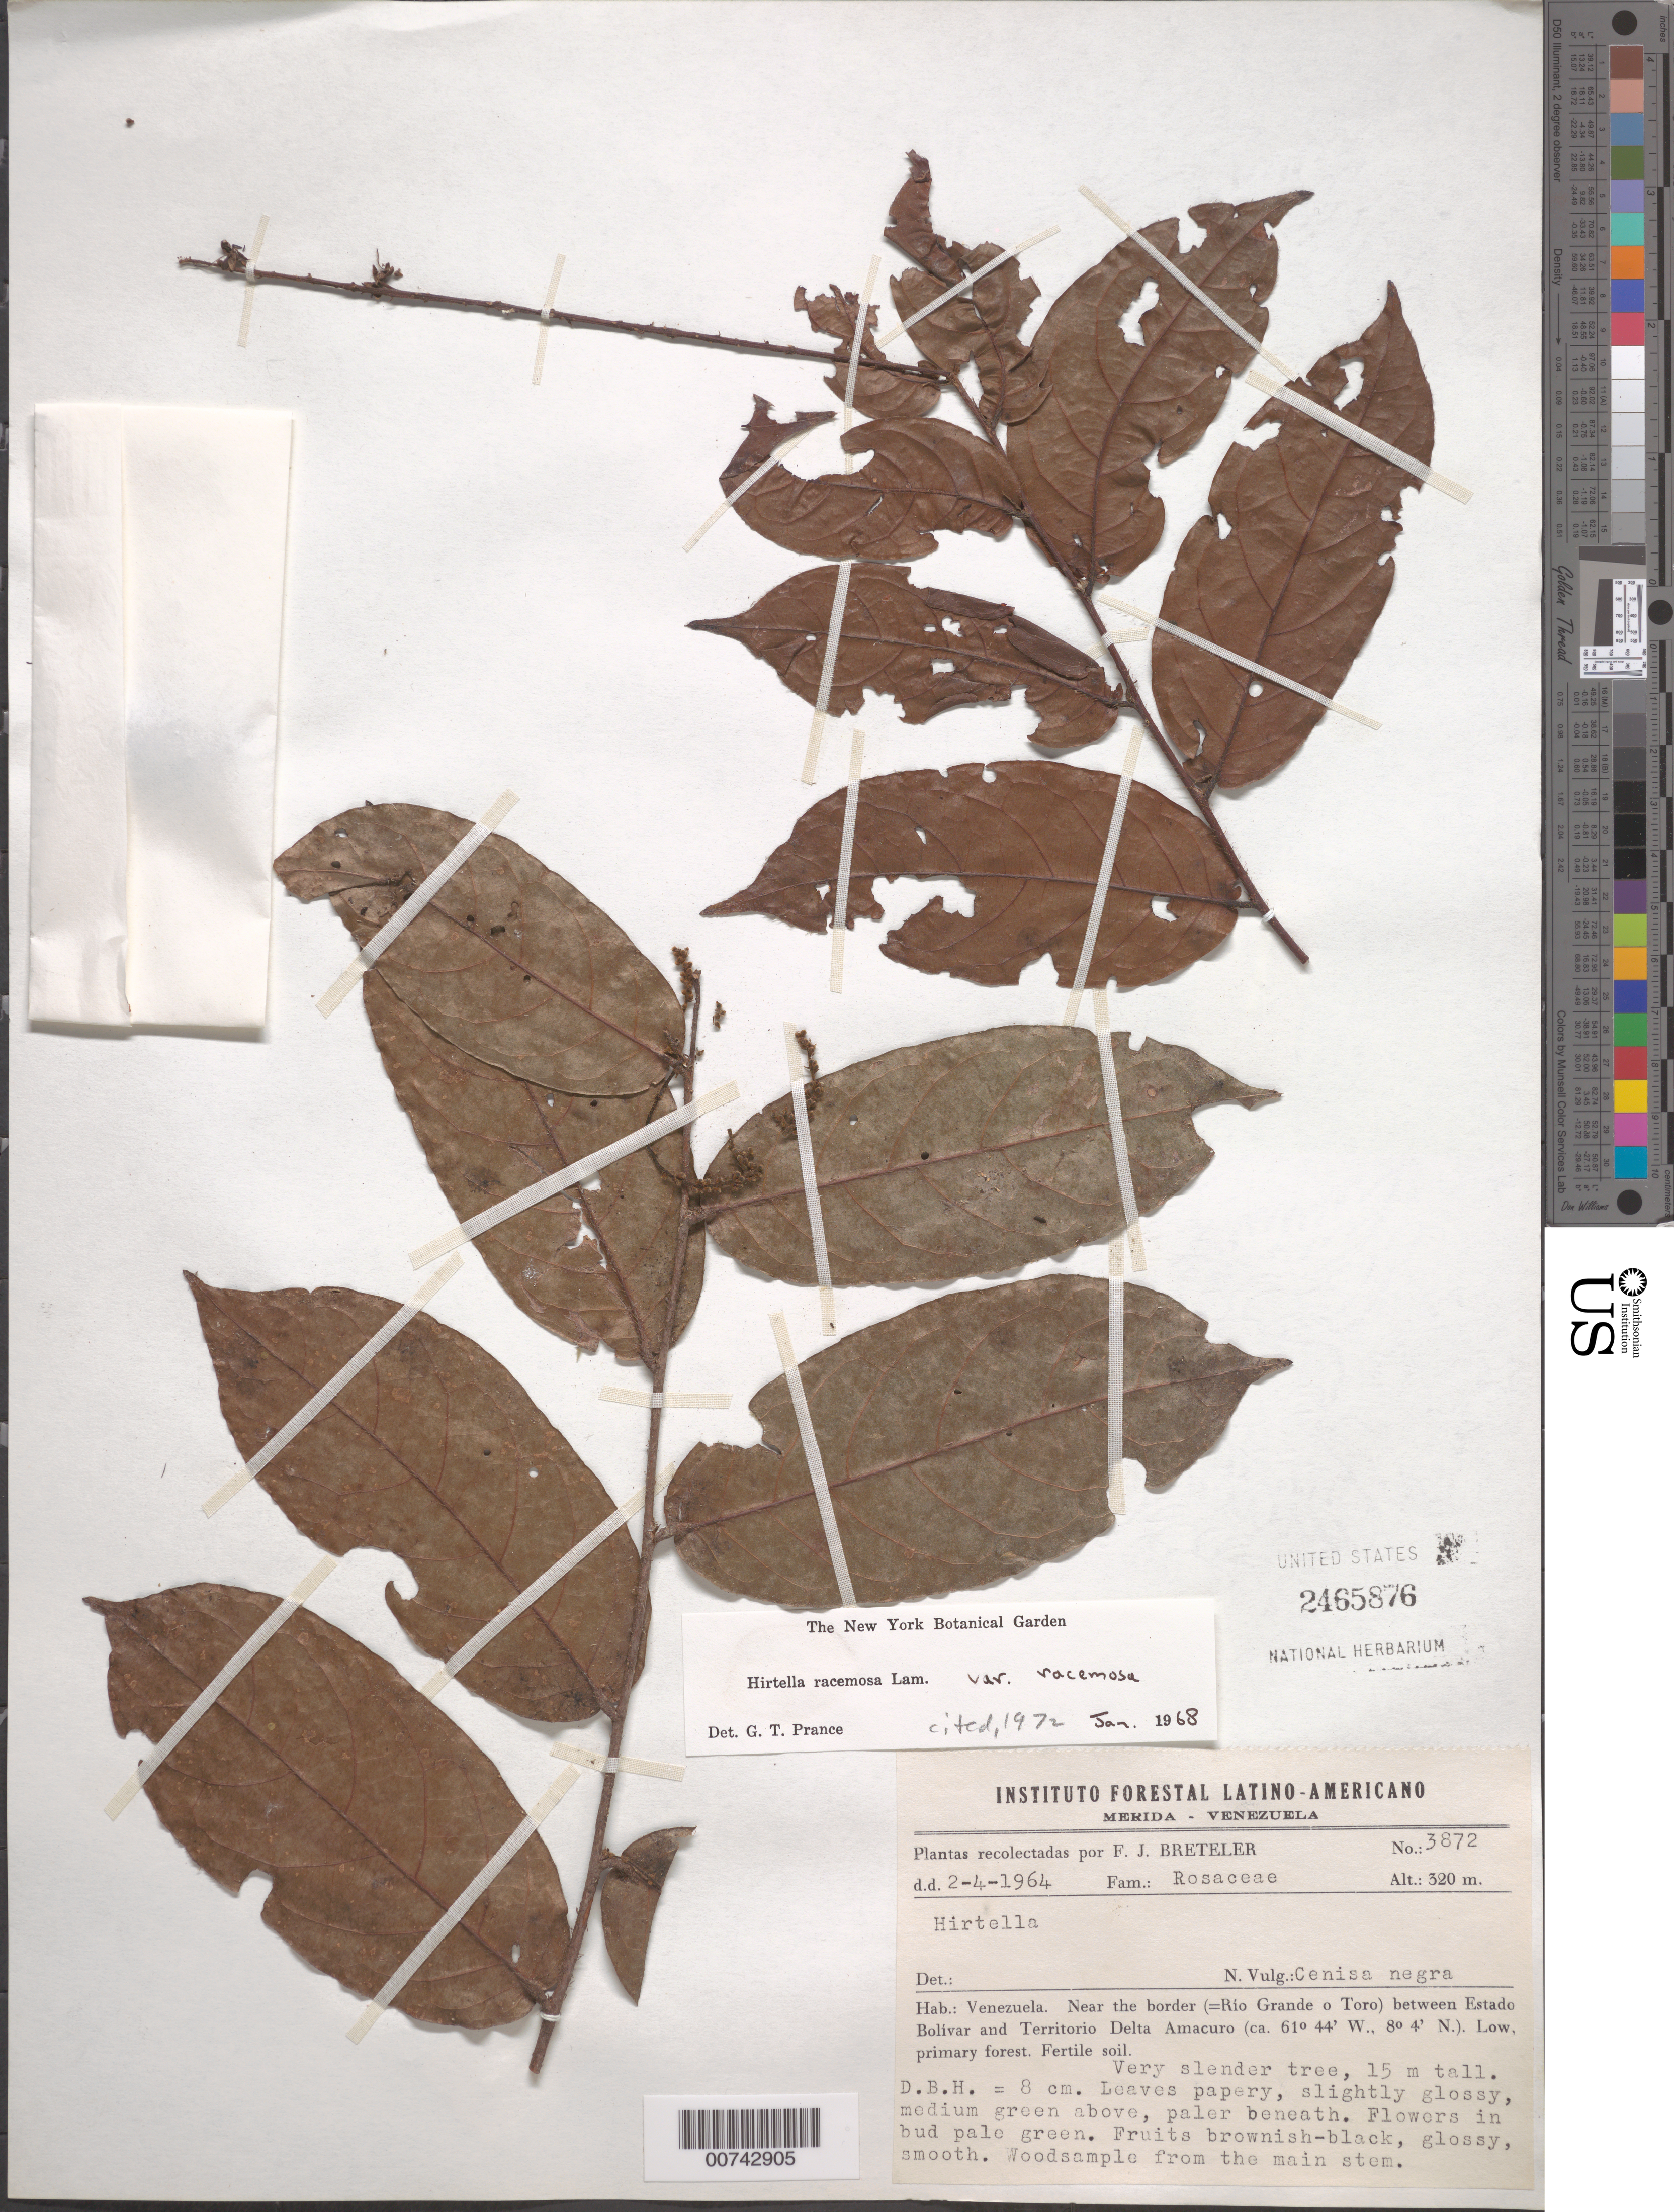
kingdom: Plantae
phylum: Tracheophyta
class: Magnoliopsida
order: Malpighiales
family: Chrysobalanaceae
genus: Hirtella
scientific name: Hirtella racemosa var. racemosa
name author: Lam.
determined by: Prance, G. T.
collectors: F. J. Breteler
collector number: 3872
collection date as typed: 2-Apr-64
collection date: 1964-04-02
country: Venezuela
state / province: Bolívar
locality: Río Grande o Toro, near border between Estado Bolívar and Territorío Delta Amacuro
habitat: Low, primary forest, fertile soil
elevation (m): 320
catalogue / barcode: US 2465876